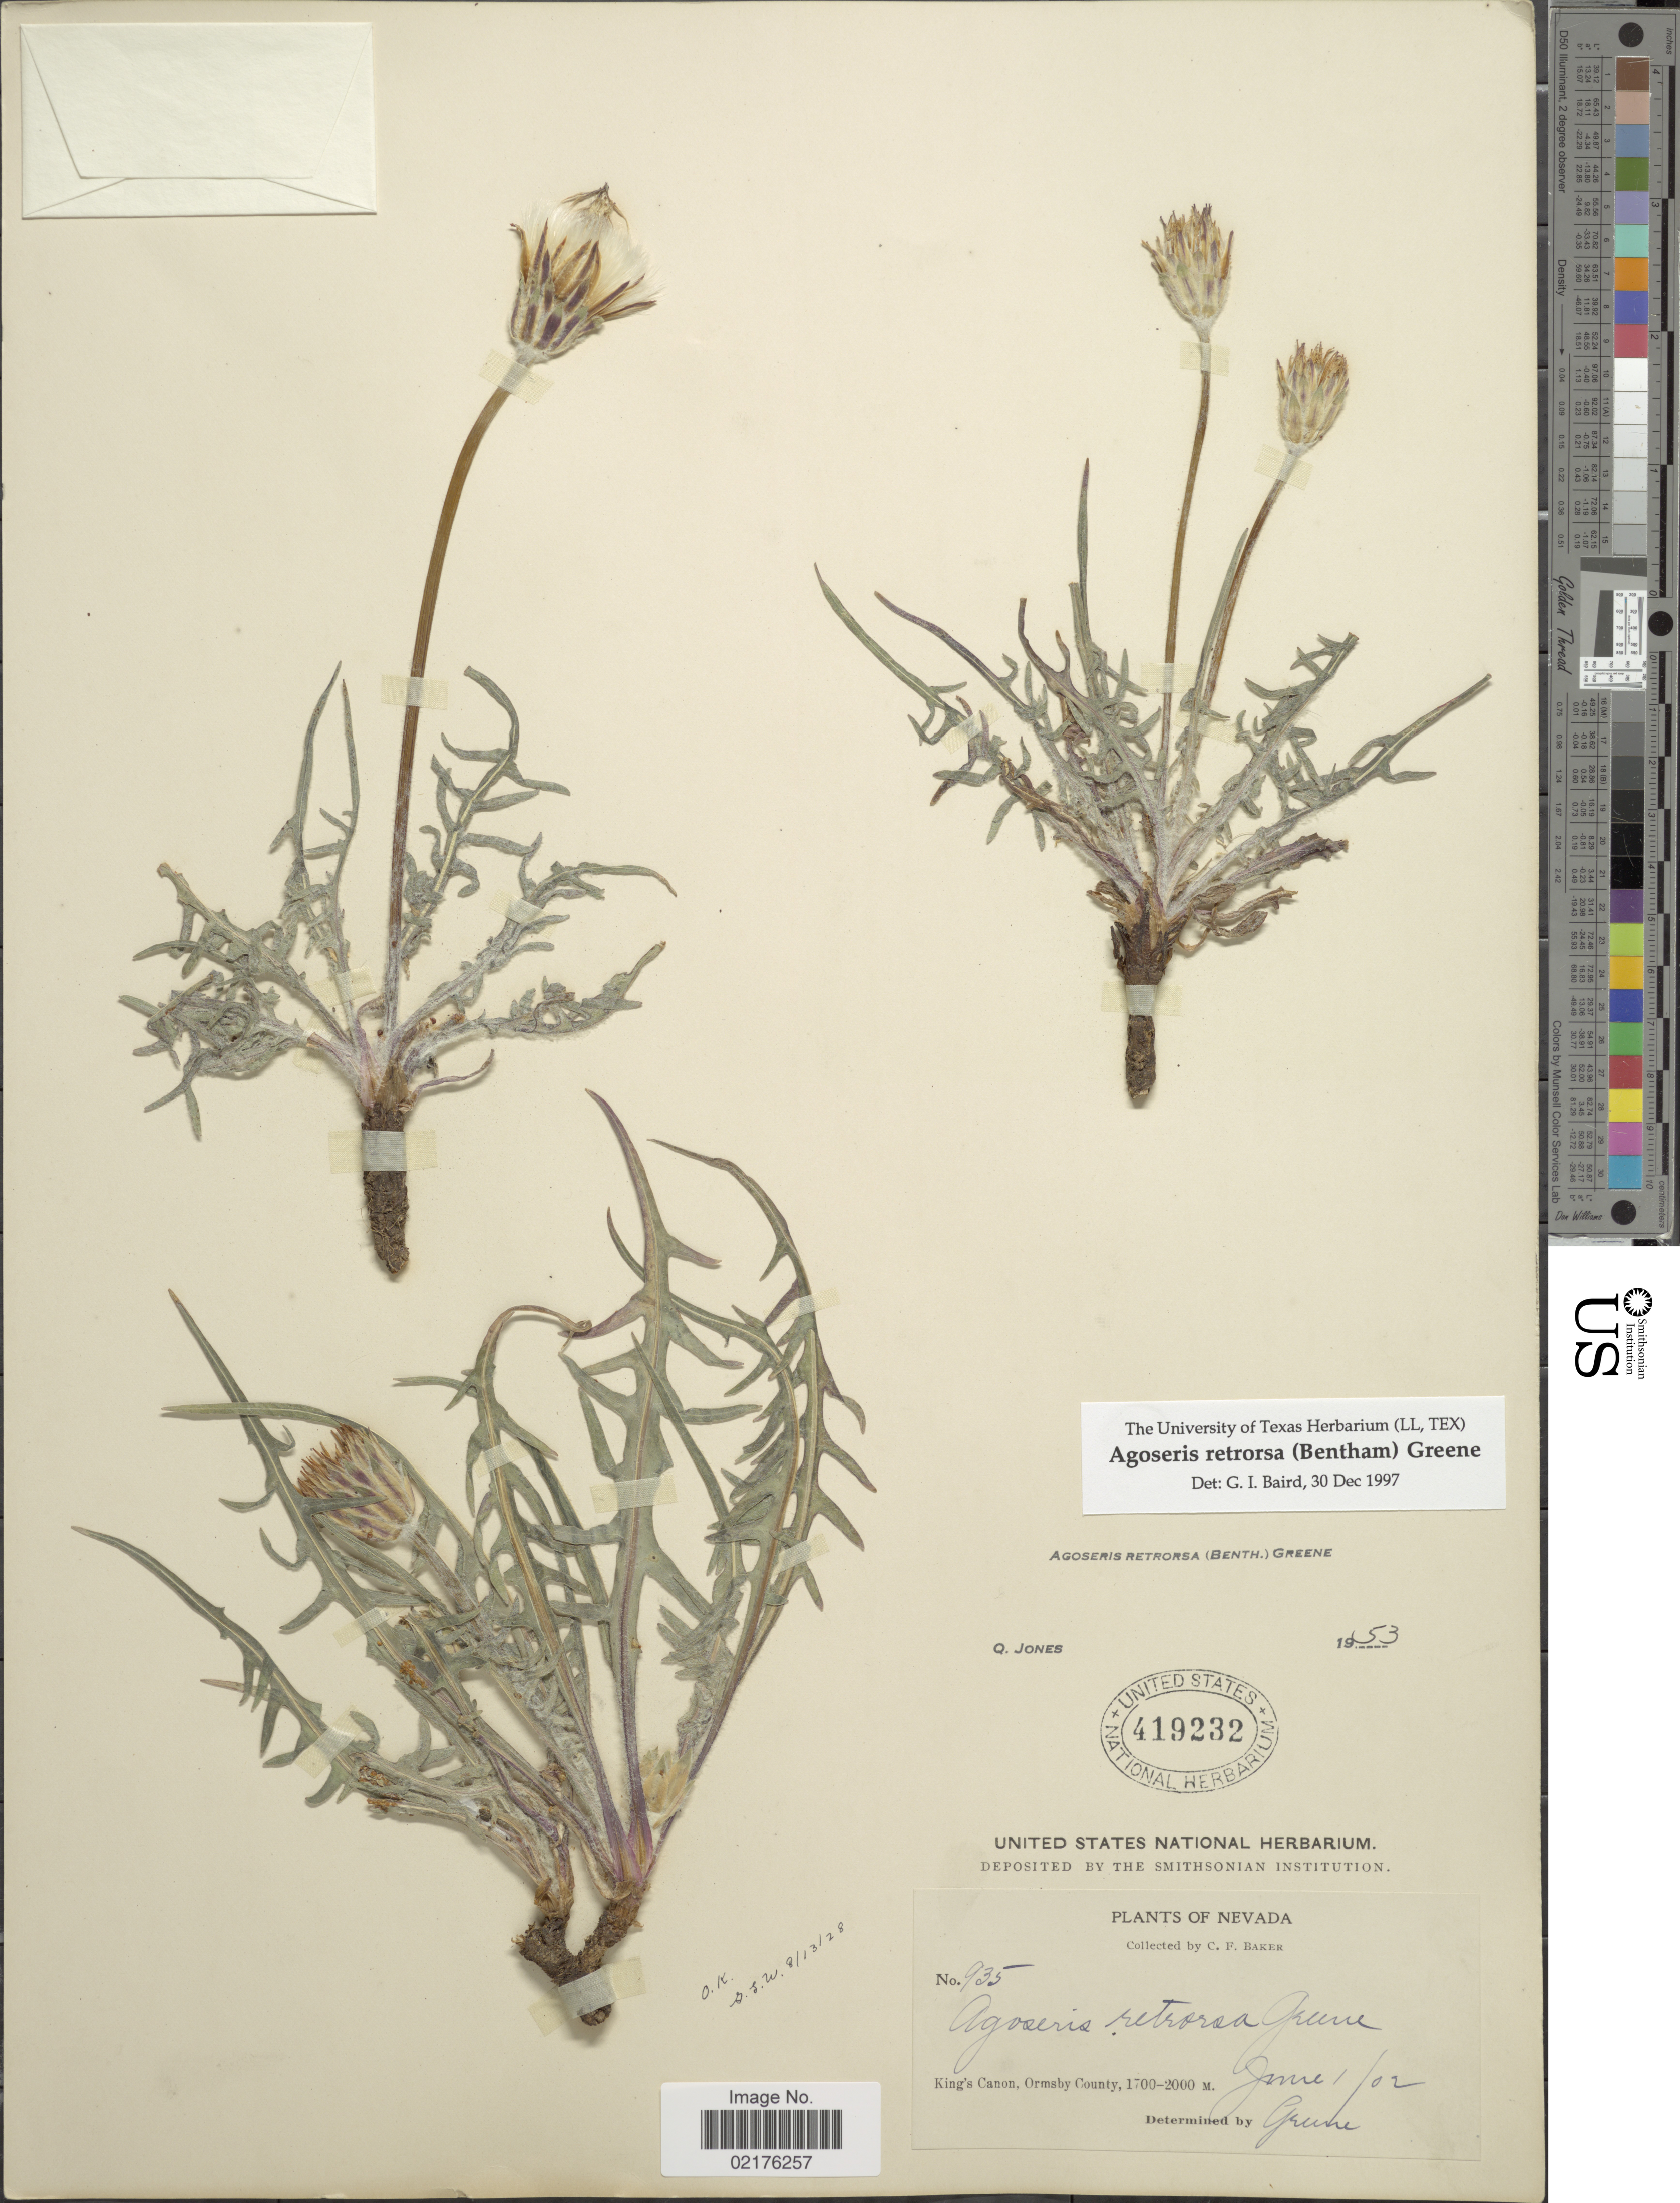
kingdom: Plantae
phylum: Tracheophyta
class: Magnoliopsida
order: Asterales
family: Asteraceae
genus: Agoseris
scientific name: Agoseris retrorsa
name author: (Benth.) Greene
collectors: C. F. Baker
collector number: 935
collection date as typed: Transcribed d/m/y: 1/6/02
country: United States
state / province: Nevada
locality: King's Canon, Ormsby County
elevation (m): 1700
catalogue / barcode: US 419232